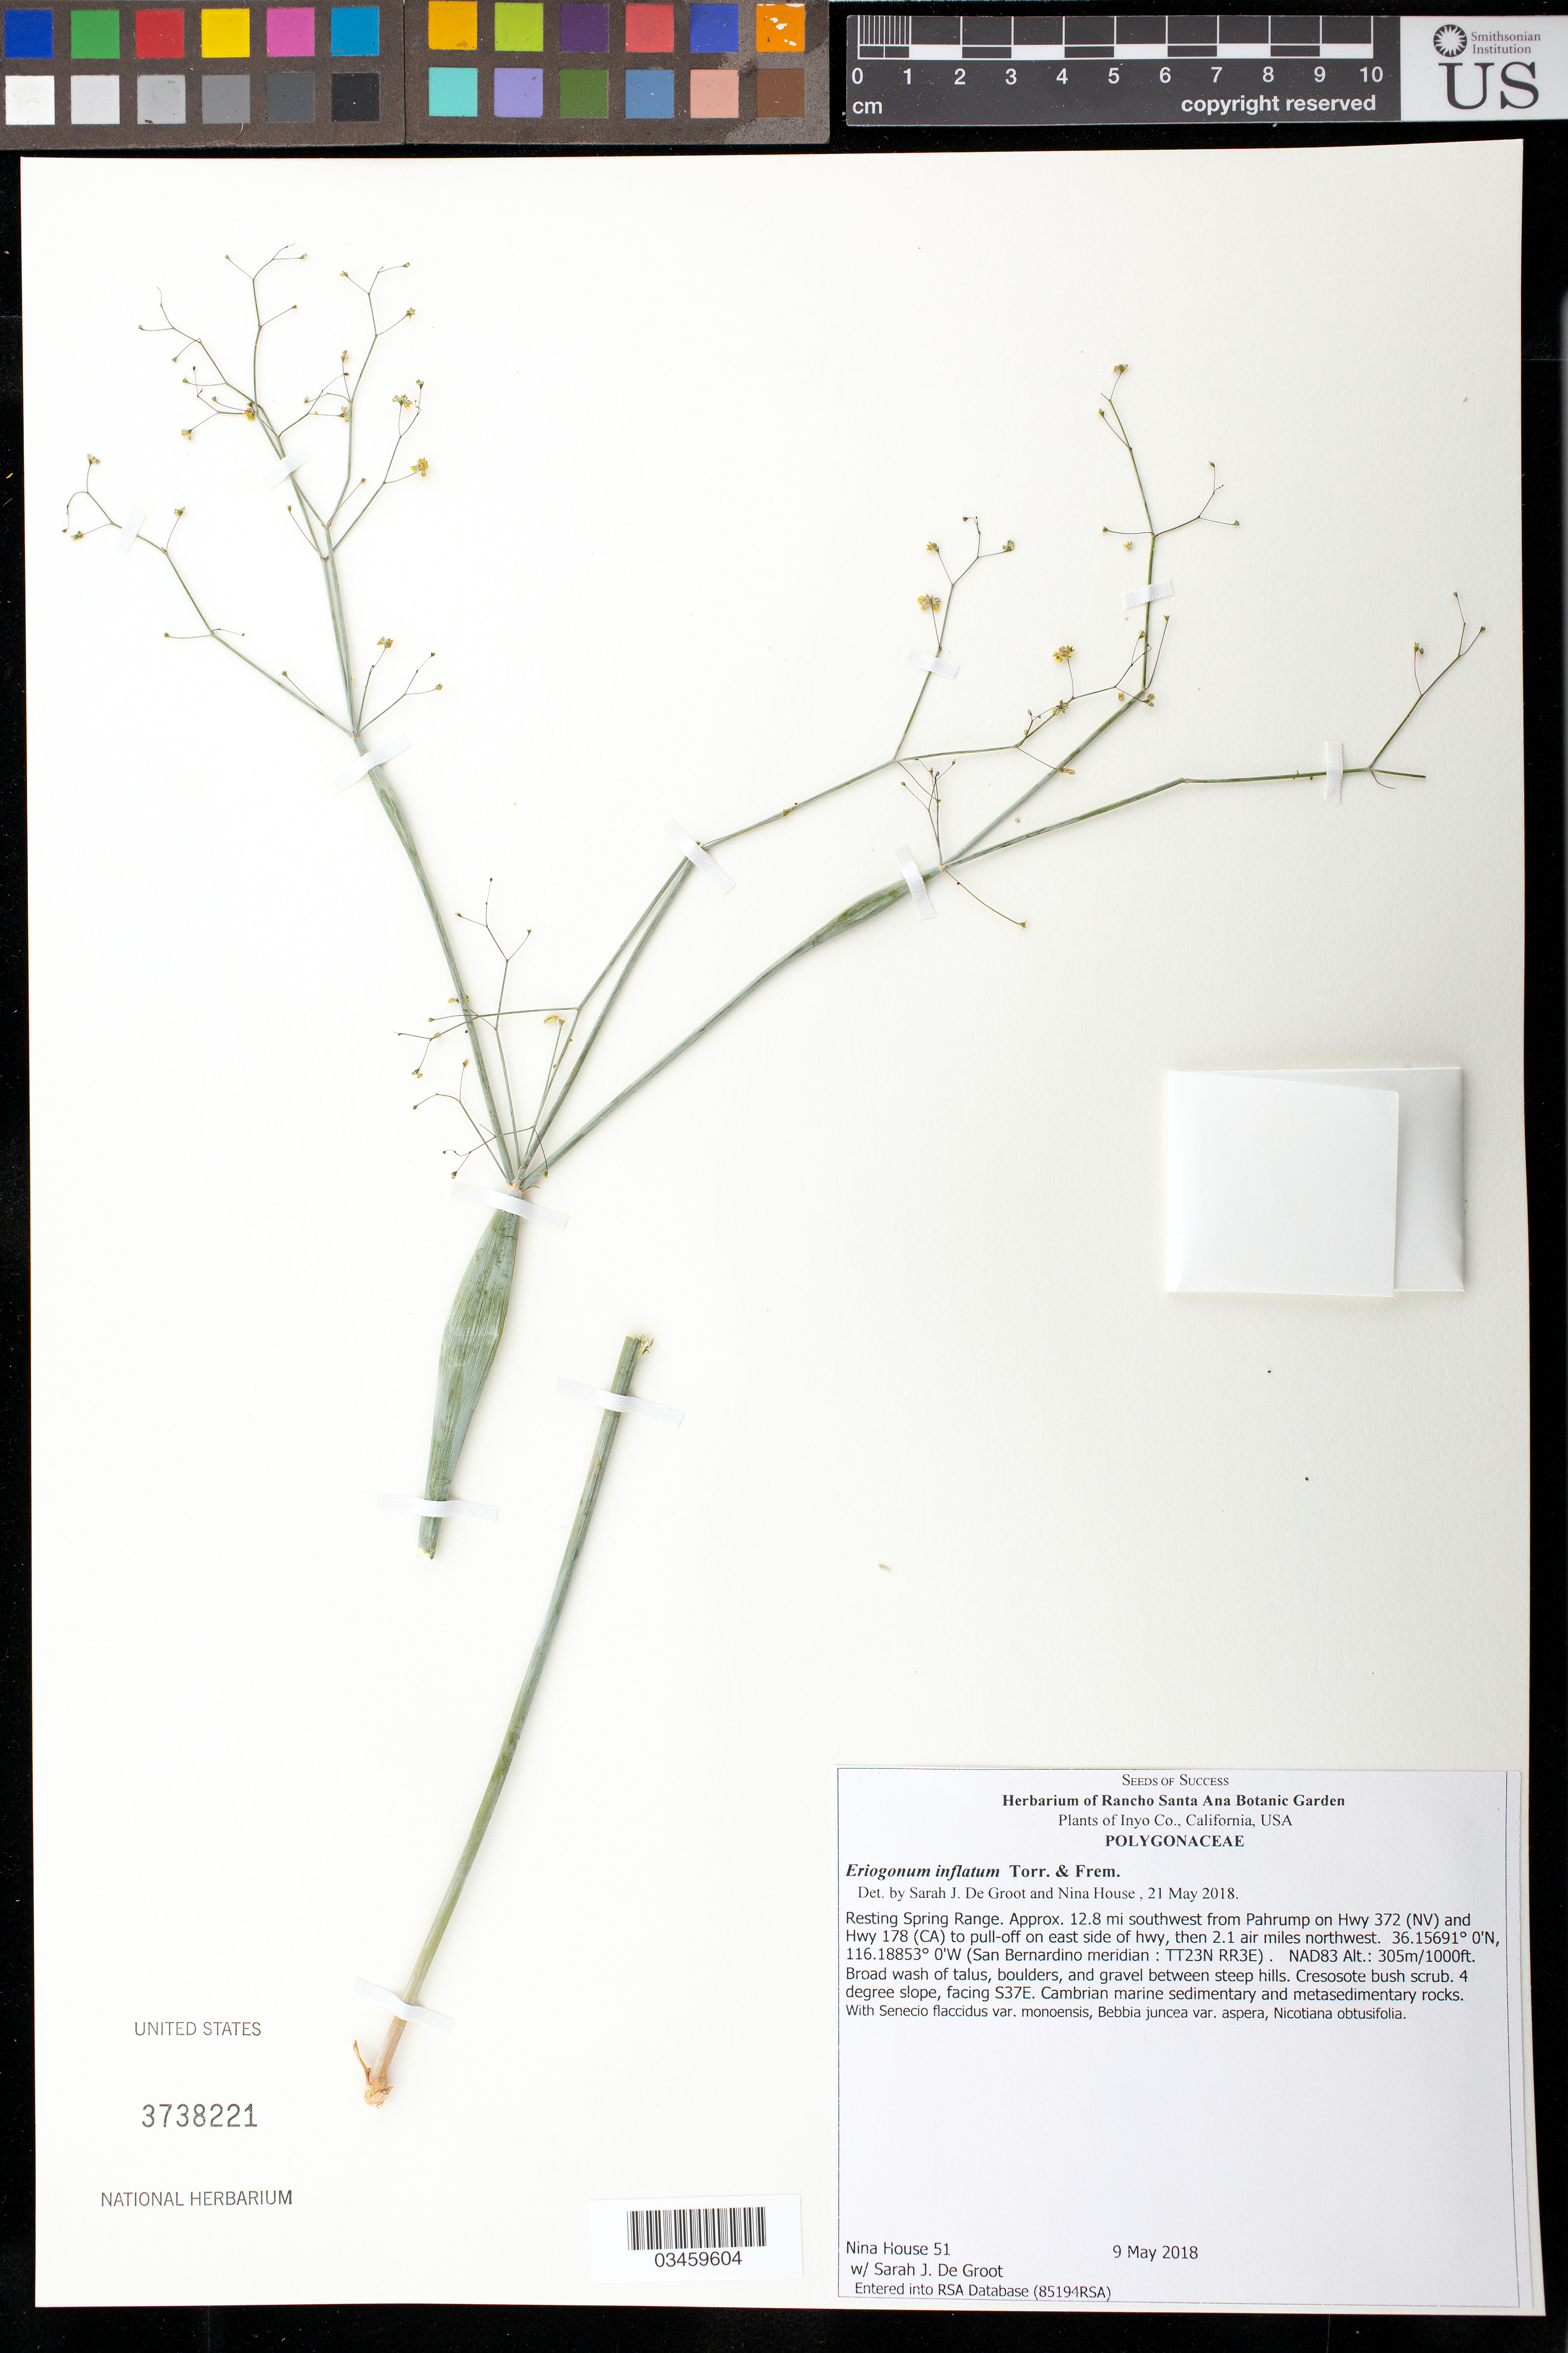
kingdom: Plantae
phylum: Tracheophyta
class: Magnoliopsida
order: Caryophyllales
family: Polygonaceae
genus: Eriogonum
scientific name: Eriogonum inflatum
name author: Torr. & Frém.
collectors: N. House & S. De Groot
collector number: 51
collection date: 2018-05-09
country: United States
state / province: California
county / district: Inyo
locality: Resting Spring Range, 12.8 mi SW from Pahrump on Hwy 372 (NV) and Hwy 178 (CA) to pull-off on E side of Hwy, then 2.1 air mi NW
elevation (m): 305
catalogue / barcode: US 3738221